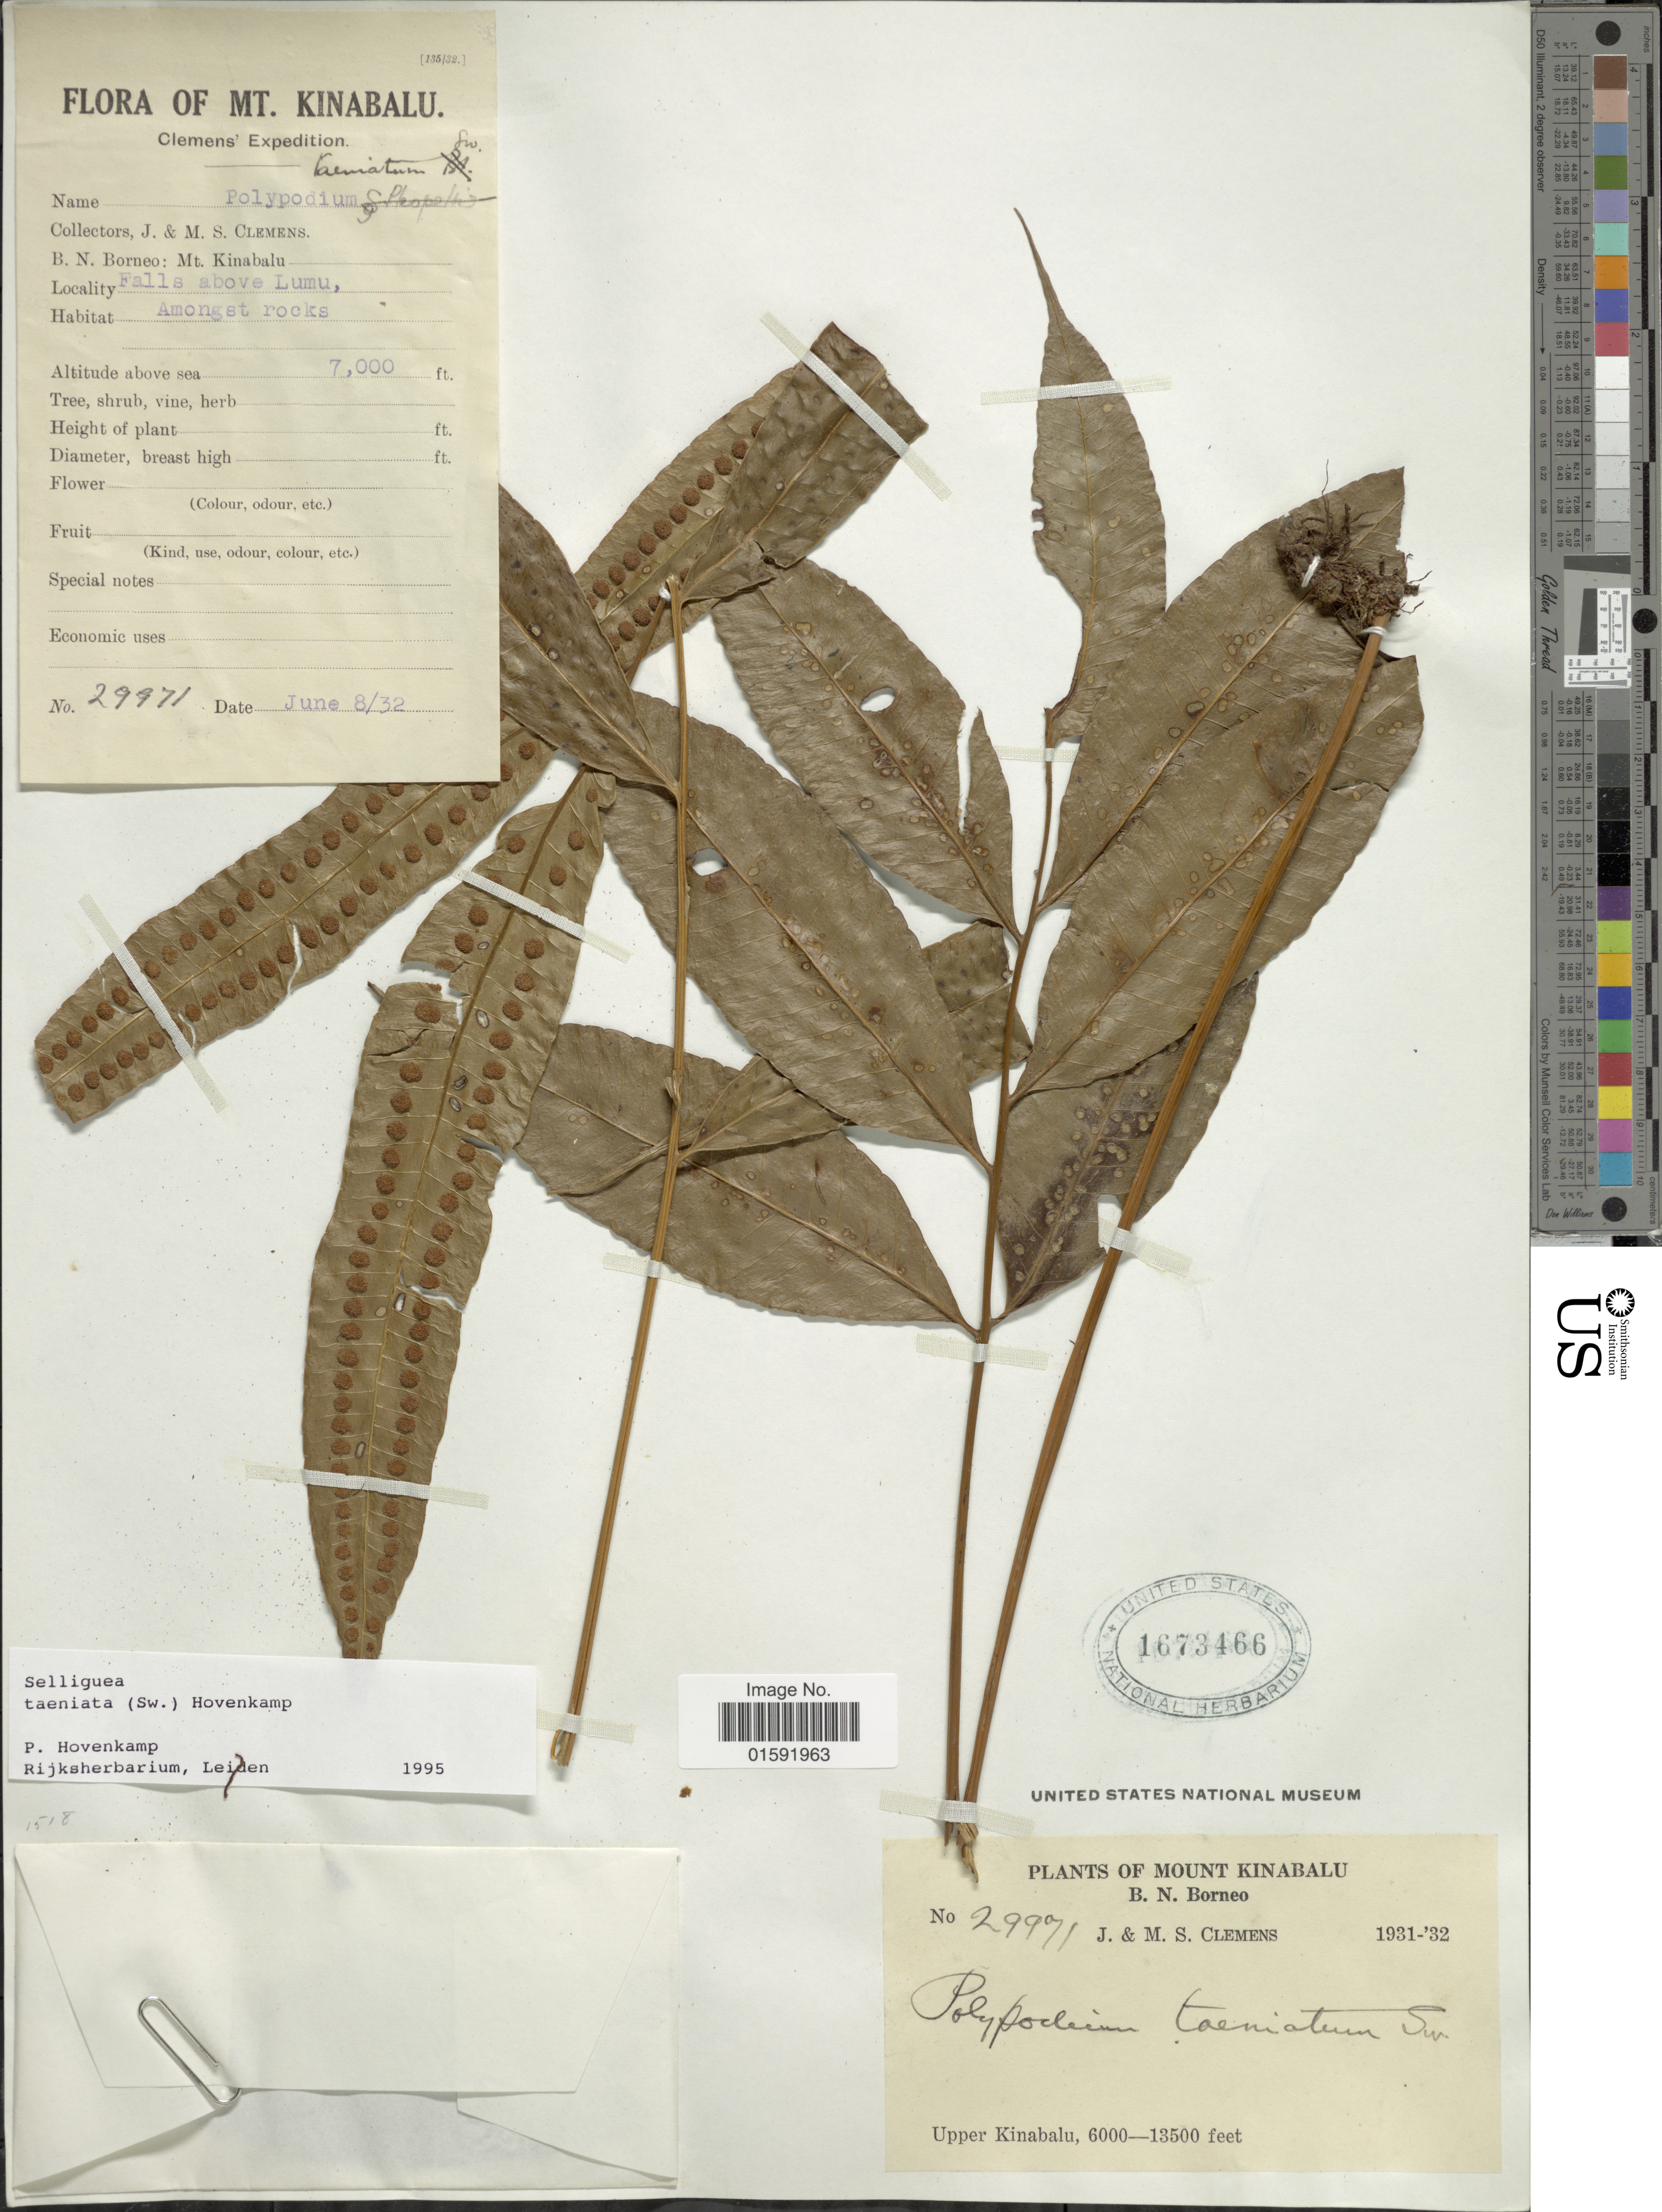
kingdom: Plantae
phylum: Tracheophyta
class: Polypodiopsida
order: Polypodiales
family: Polypodiaceae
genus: Selliguea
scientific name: Selliguea taeniata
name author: Parris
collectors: J. Clemens & M. S. Clemens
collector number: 29971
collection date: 1932-06-08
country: Malaysia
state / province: Sabah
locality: B.N. Borneo, Mt. Kinabalu, Falls above Lumu, Upper Kinabalu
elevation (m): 2134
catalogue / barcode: US 1673466